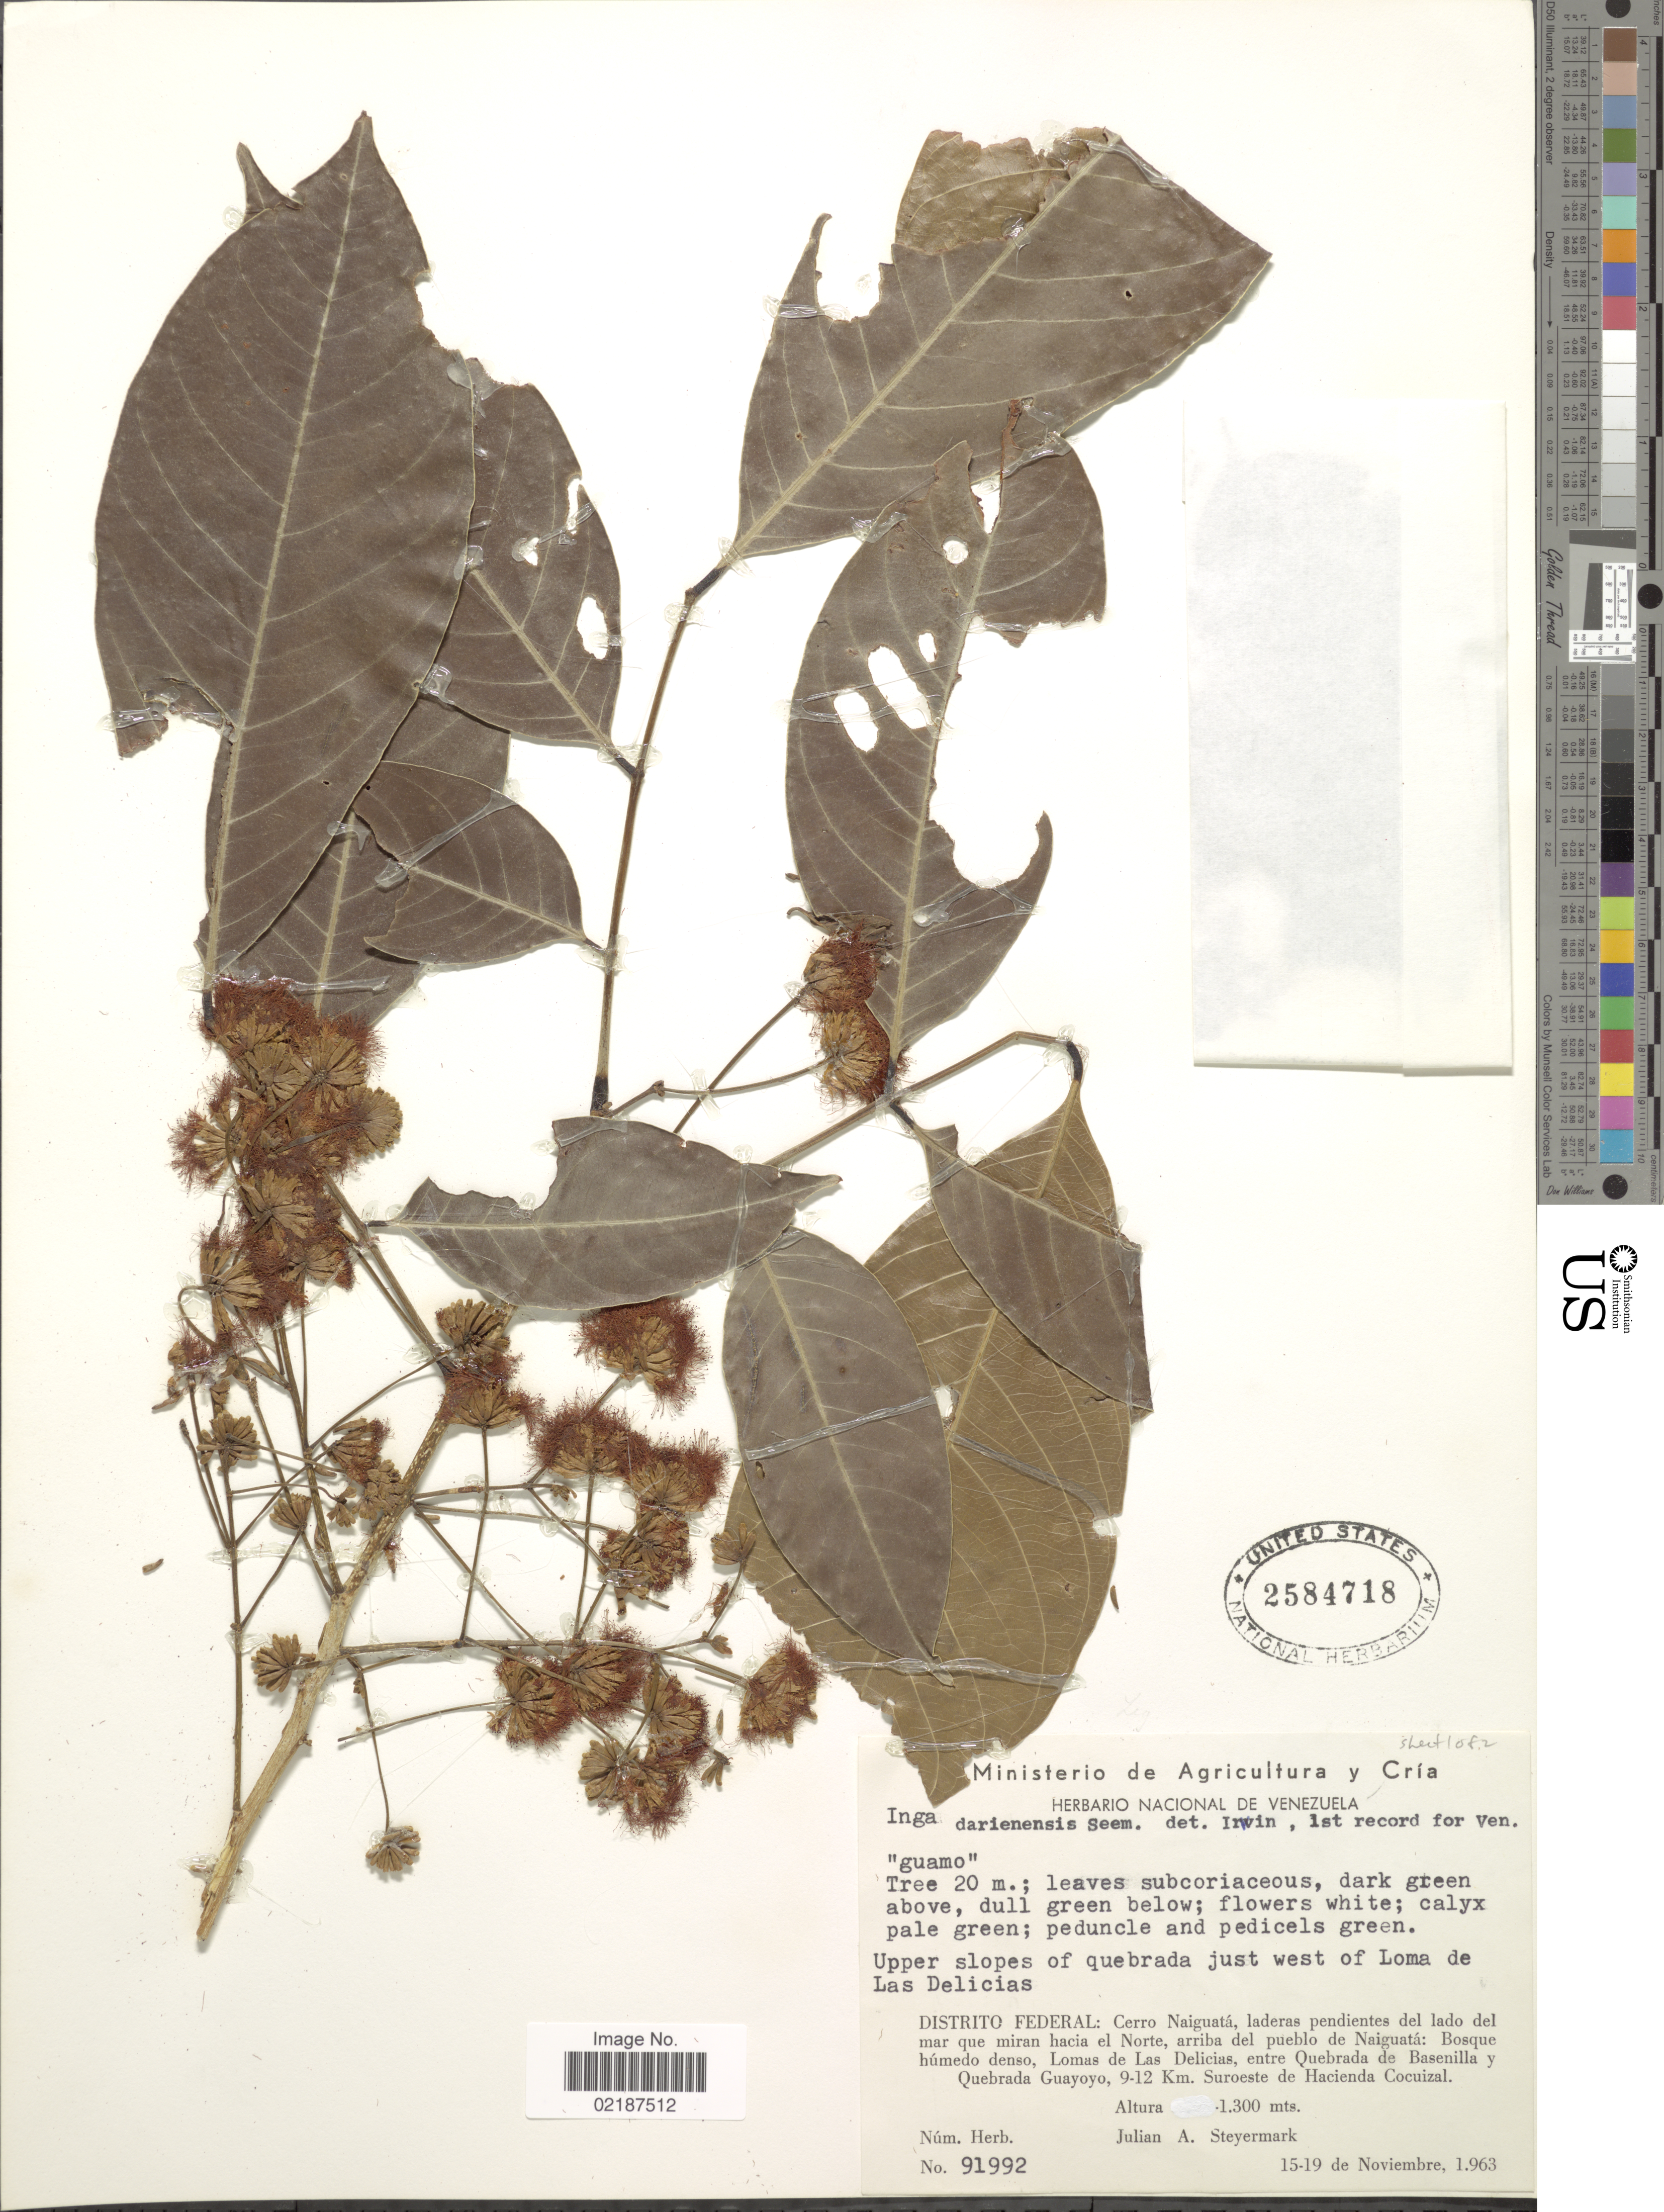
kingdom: Plantae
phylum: Tracheophyta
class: Magnoliopsida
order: Fabales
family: Fabaceae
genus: Inga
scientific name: Inga dariensis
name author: Seem.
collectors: J. Steyermark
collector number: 91992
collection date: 1963-11-15/1963-11-19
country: Venezuela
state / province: Distrito Federal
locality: Distrito Federal: Cerro Naiguata laderas pendientes del lado del mar guq hacia el Norte, arriba del pueblo de Naiguata: Bosque humedo denso, Lomas de Las Delicias, entre Quebrada de Basenilla y Quebrada Guayoyo, 9- 12 Km. Suroeste de Hacienda Cocuizal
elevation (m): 1300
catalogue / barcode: US 2584718